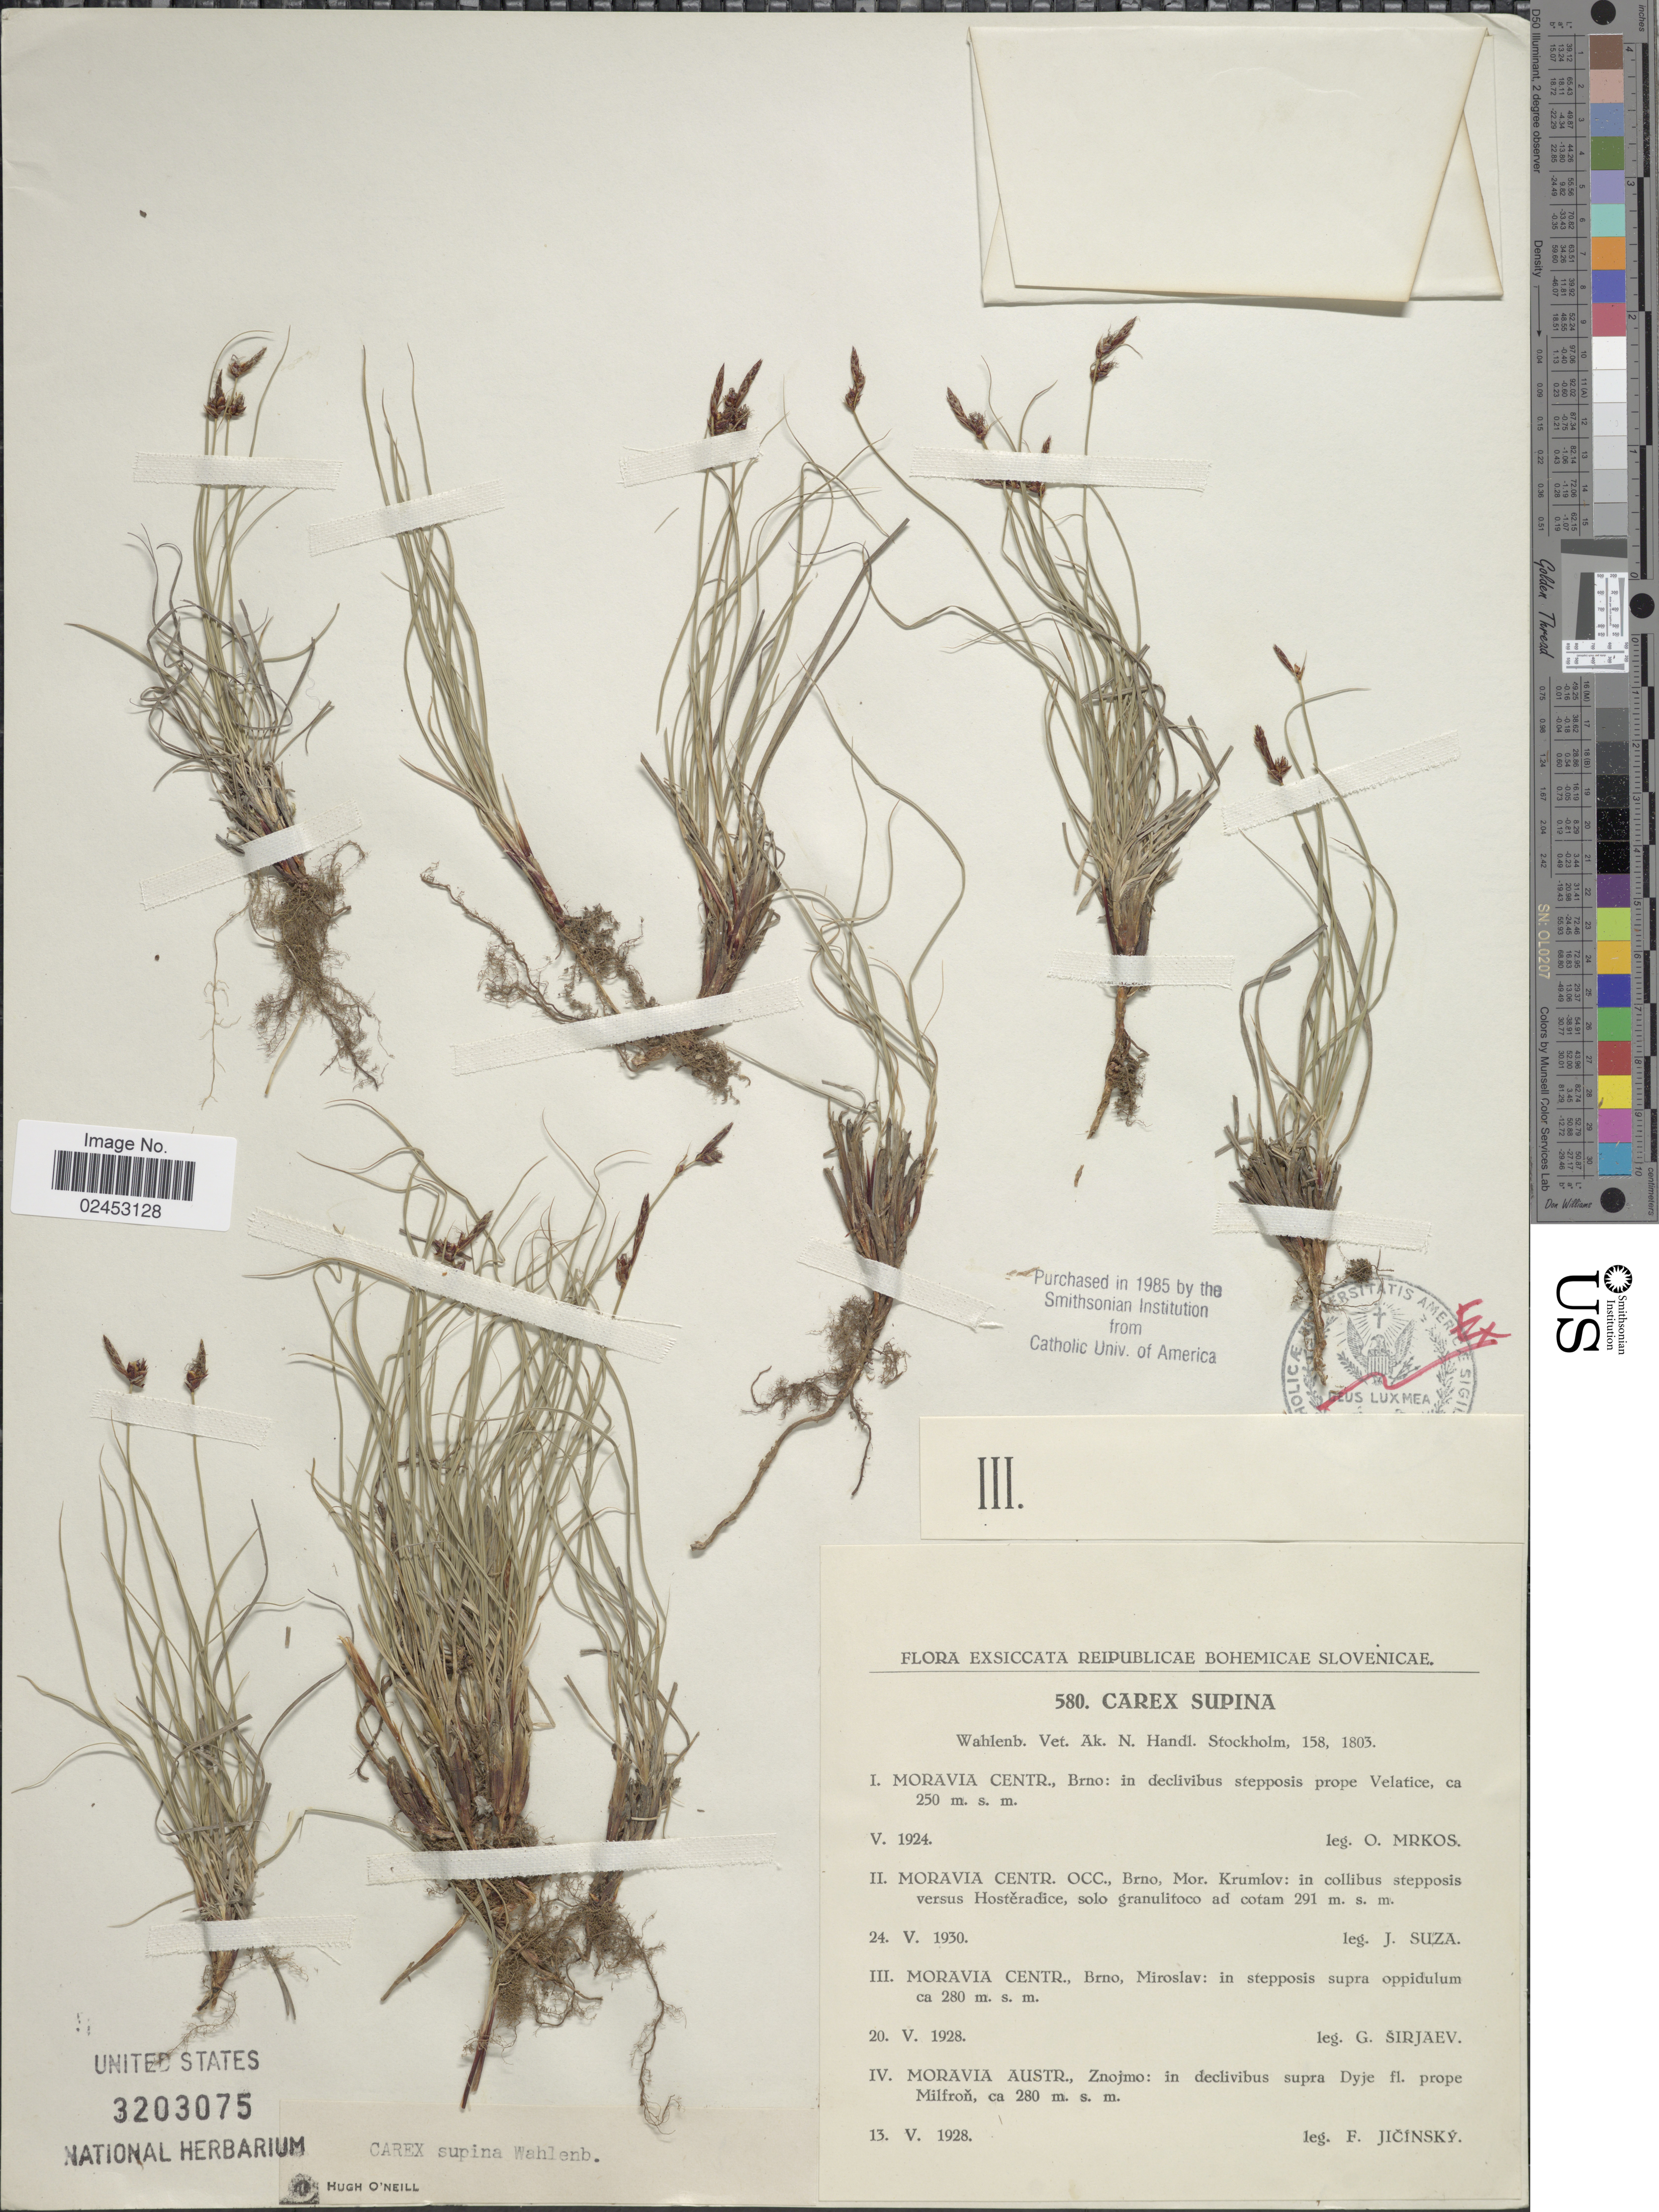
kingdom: Plantae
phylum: Tracheophyta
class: Liliopsida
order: Poales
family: Cyperaceae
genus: Carex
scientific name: Carex supina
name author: Willd. ex Wahlenb.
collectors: V. Sirjaev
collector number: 580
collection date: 1928-05-20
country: Czechia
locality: Reipublicae Bohemicae Slovenicae, Moravia centr., Brno, Miroslav: in stepposis supra oppidulum.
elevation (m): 280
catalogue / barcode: US 3203075